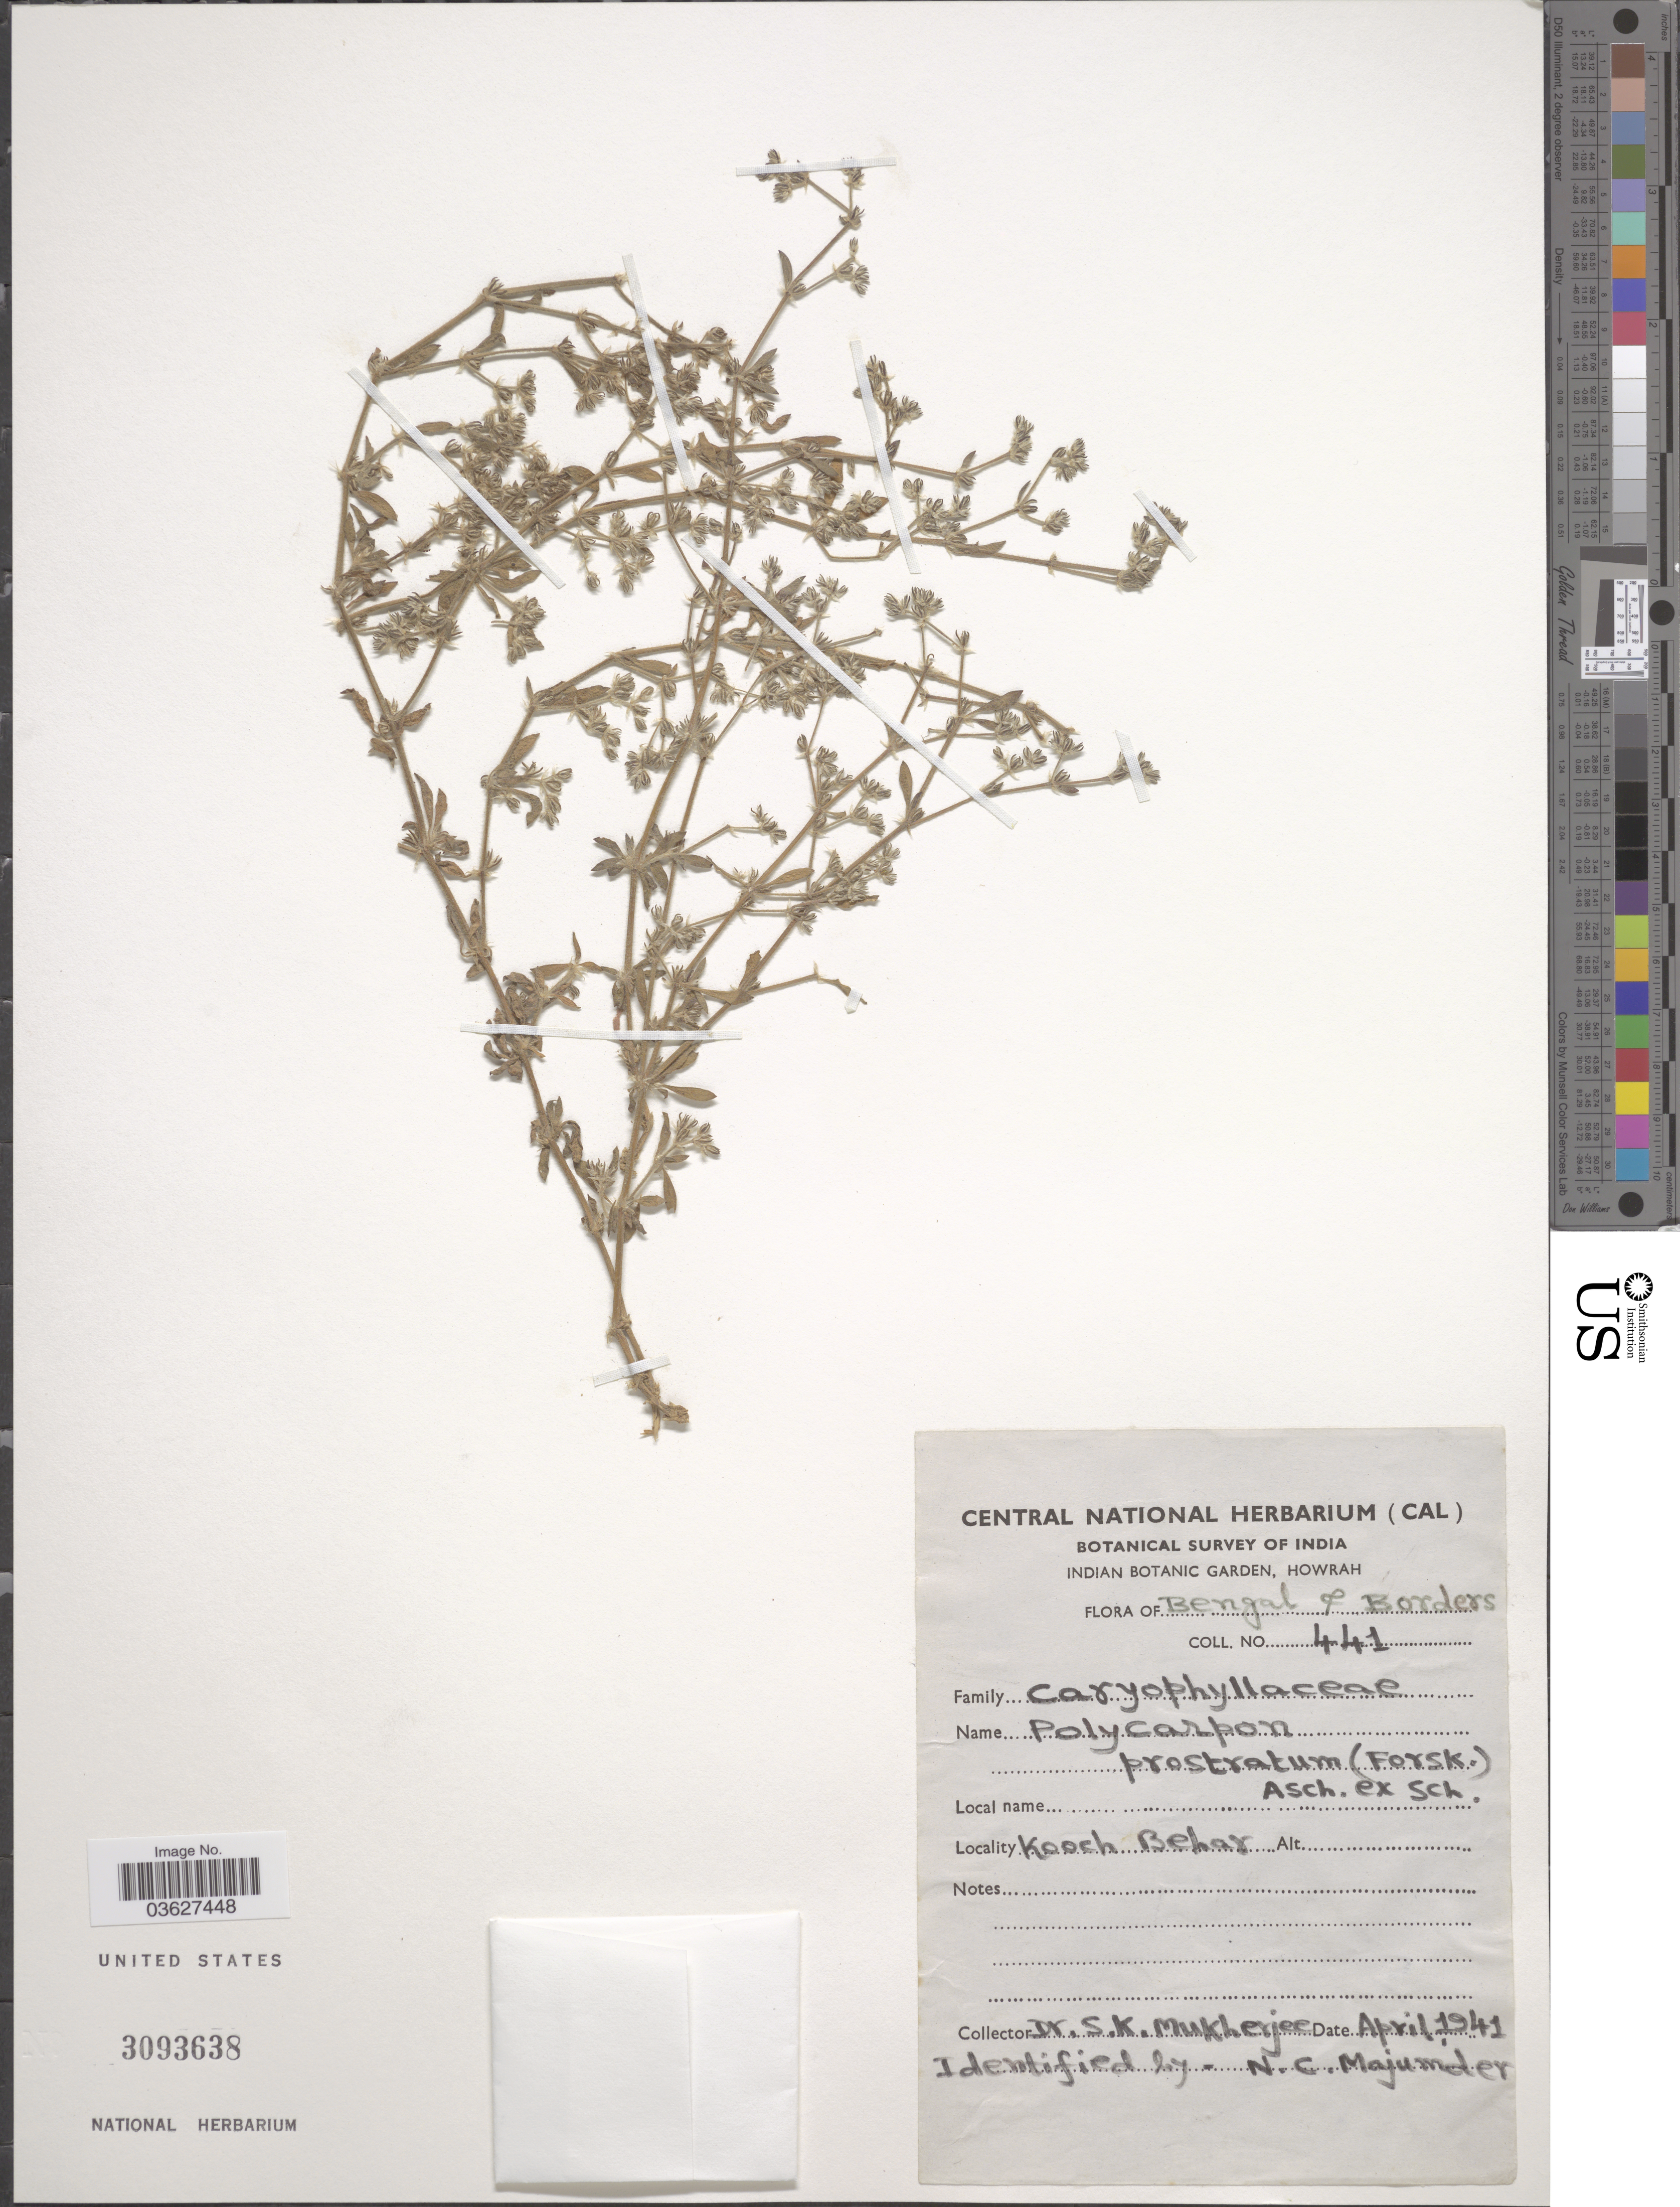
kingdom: Plantae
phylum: Tracheophyta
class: Magnoliopsida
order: Caryophyllales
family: Caryophyllaceae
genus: Polycarpon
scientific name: Polycarpon prostratum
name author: (Forssk.) Asch. & Schweinf.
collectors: S. Mukherjee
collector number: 441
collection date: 1941-04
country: India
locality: Bengal & Borders. Kooch Behar.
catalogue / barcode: US 3093638